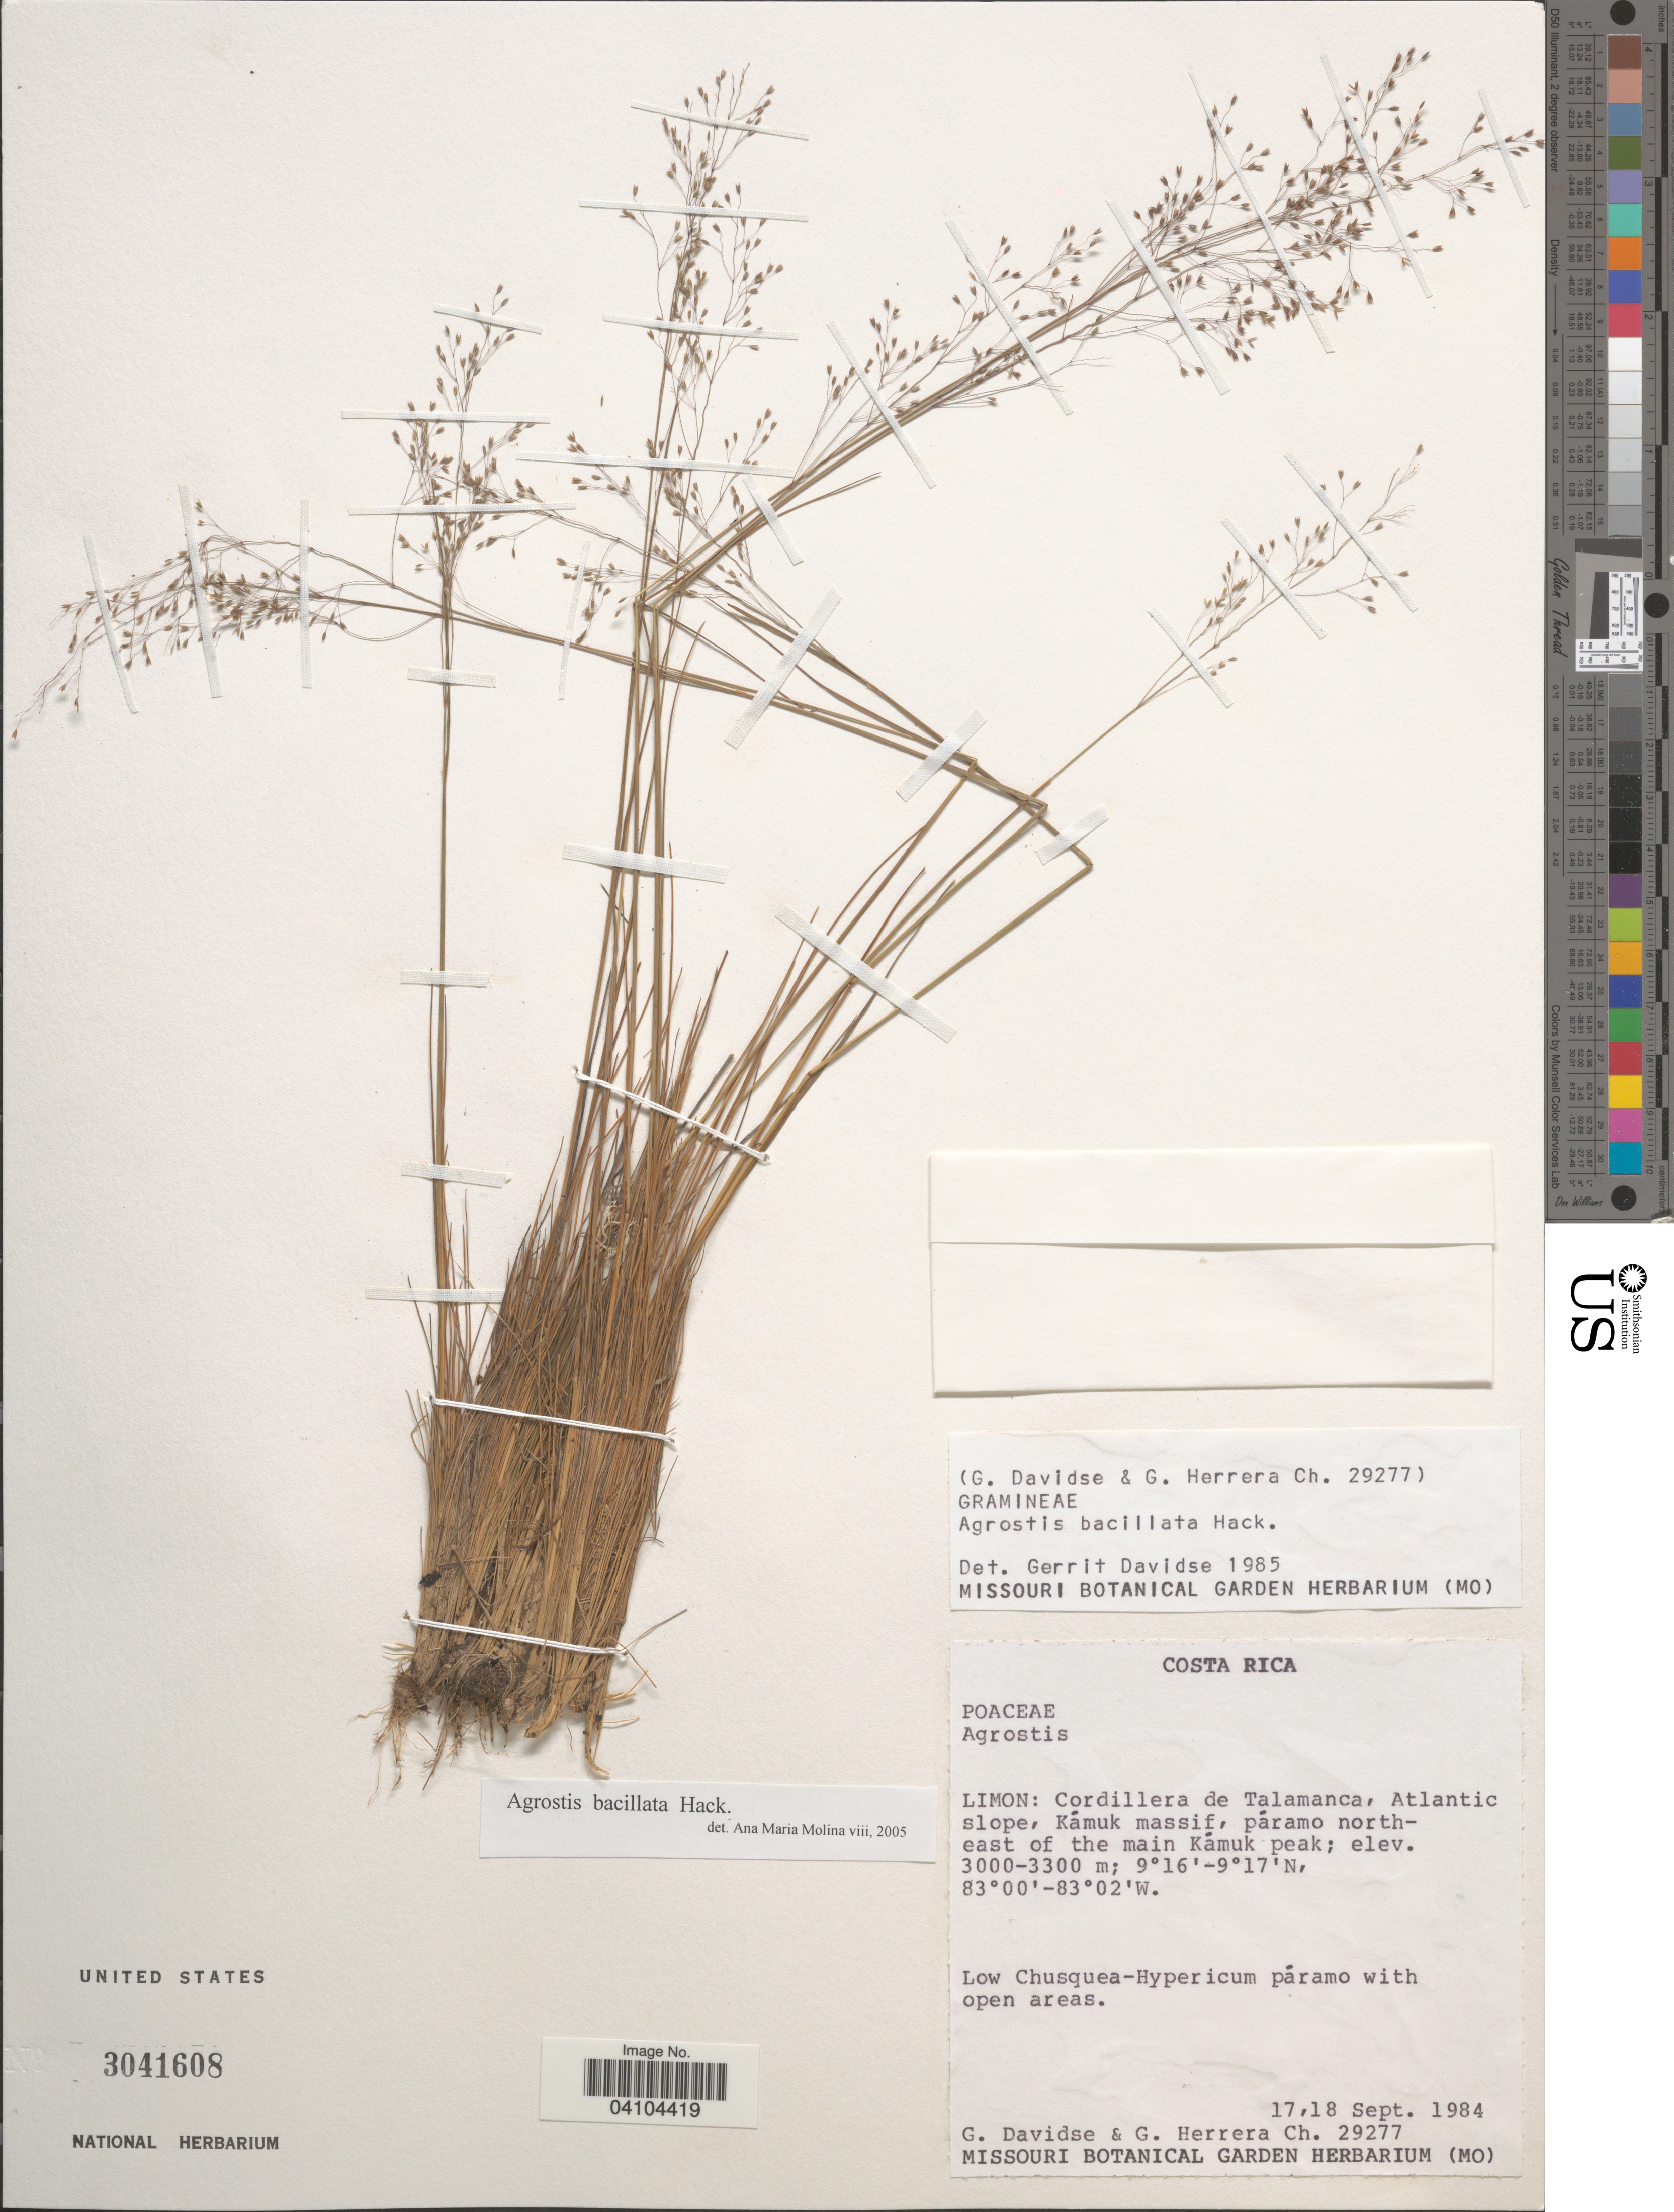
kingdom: Plantae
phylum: Tracheophyta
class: Liliopsida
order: Poales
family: Poaceae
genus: Agrostis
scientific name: Agrostis bacillata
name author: Hack.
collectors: G. Davidse & G. Herrera Ch.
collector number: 29277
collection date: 1984-09-17/1984-09-18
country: Costa Rica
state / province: Limón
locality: Cordillera de Talamanca, Atlantic slope, Kámuk massif, páramo north-east of the main Kámuk peak.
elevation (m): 3000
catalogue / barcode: US 3041608